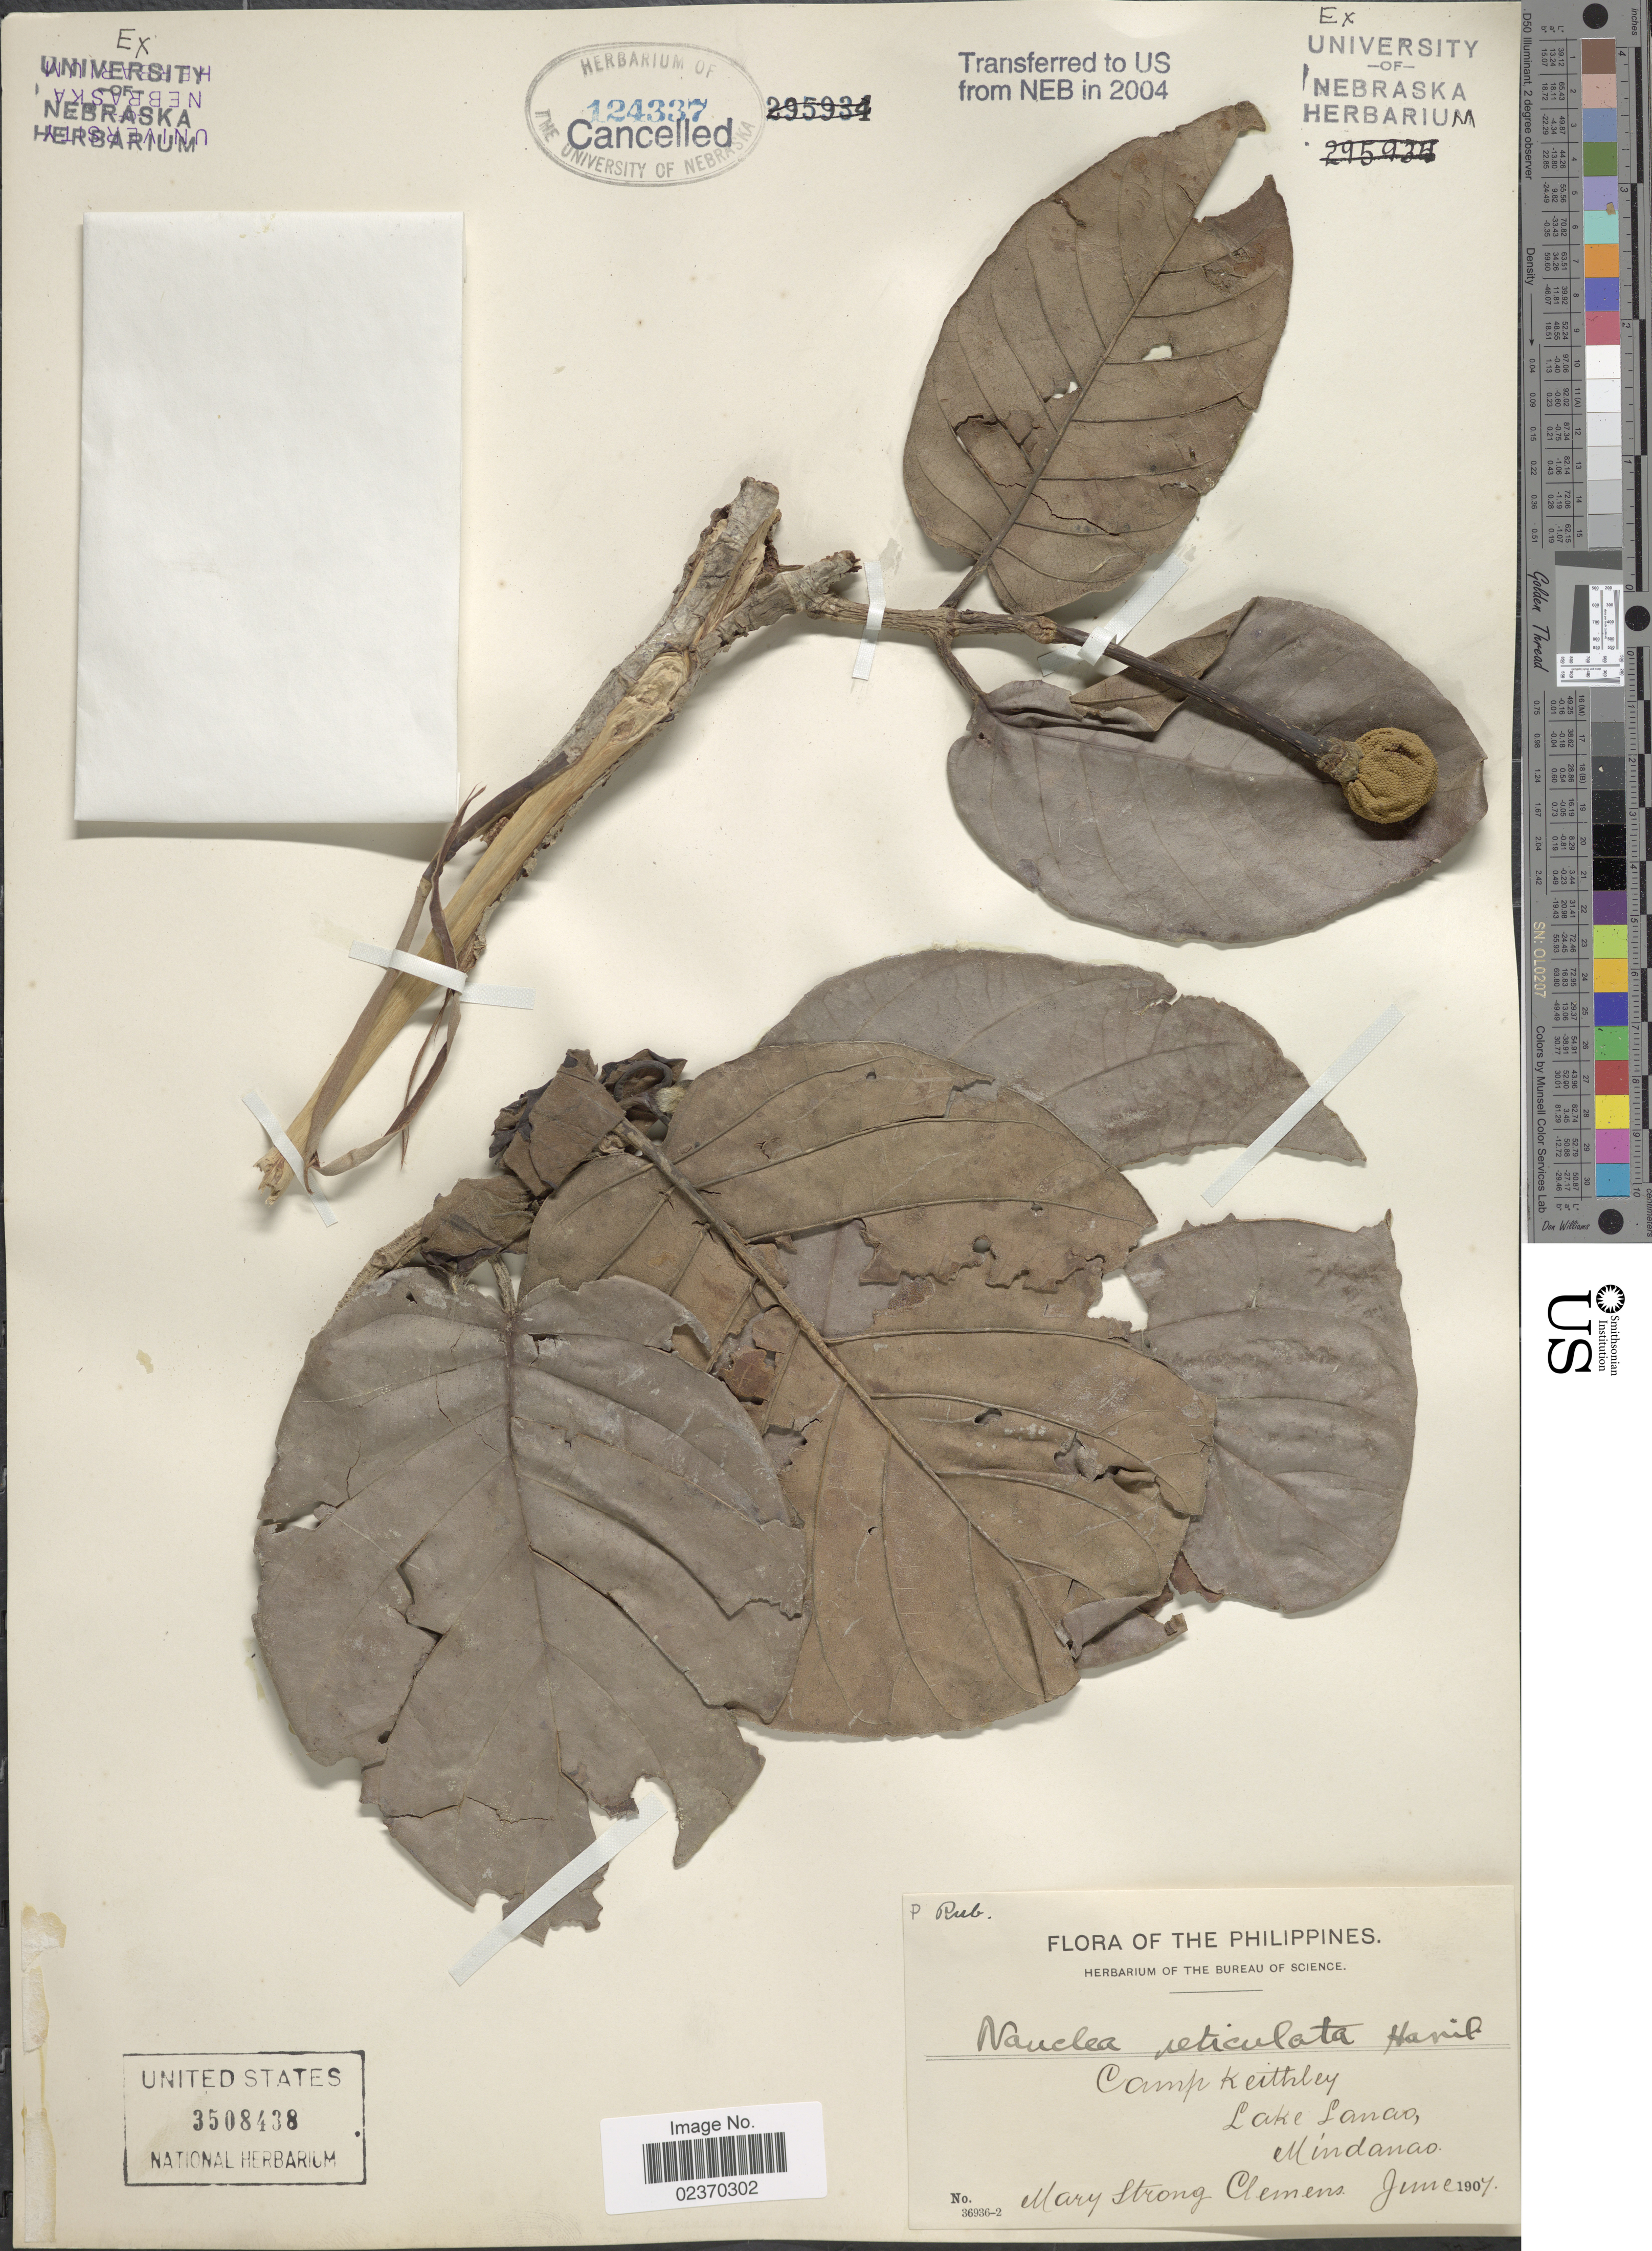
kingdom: Plantae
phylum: Tracheophyta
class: Magnoliopsida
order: Gentianales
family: Rubiaceae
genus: Neonauclea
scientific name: Neonauclea reticulata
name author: (Havil.) Merr.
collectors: M. S. Clemens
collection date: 1907-06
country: Philippines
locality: Camp Keithley, Lake Lanao, Mindanao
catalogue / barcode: US 3508438